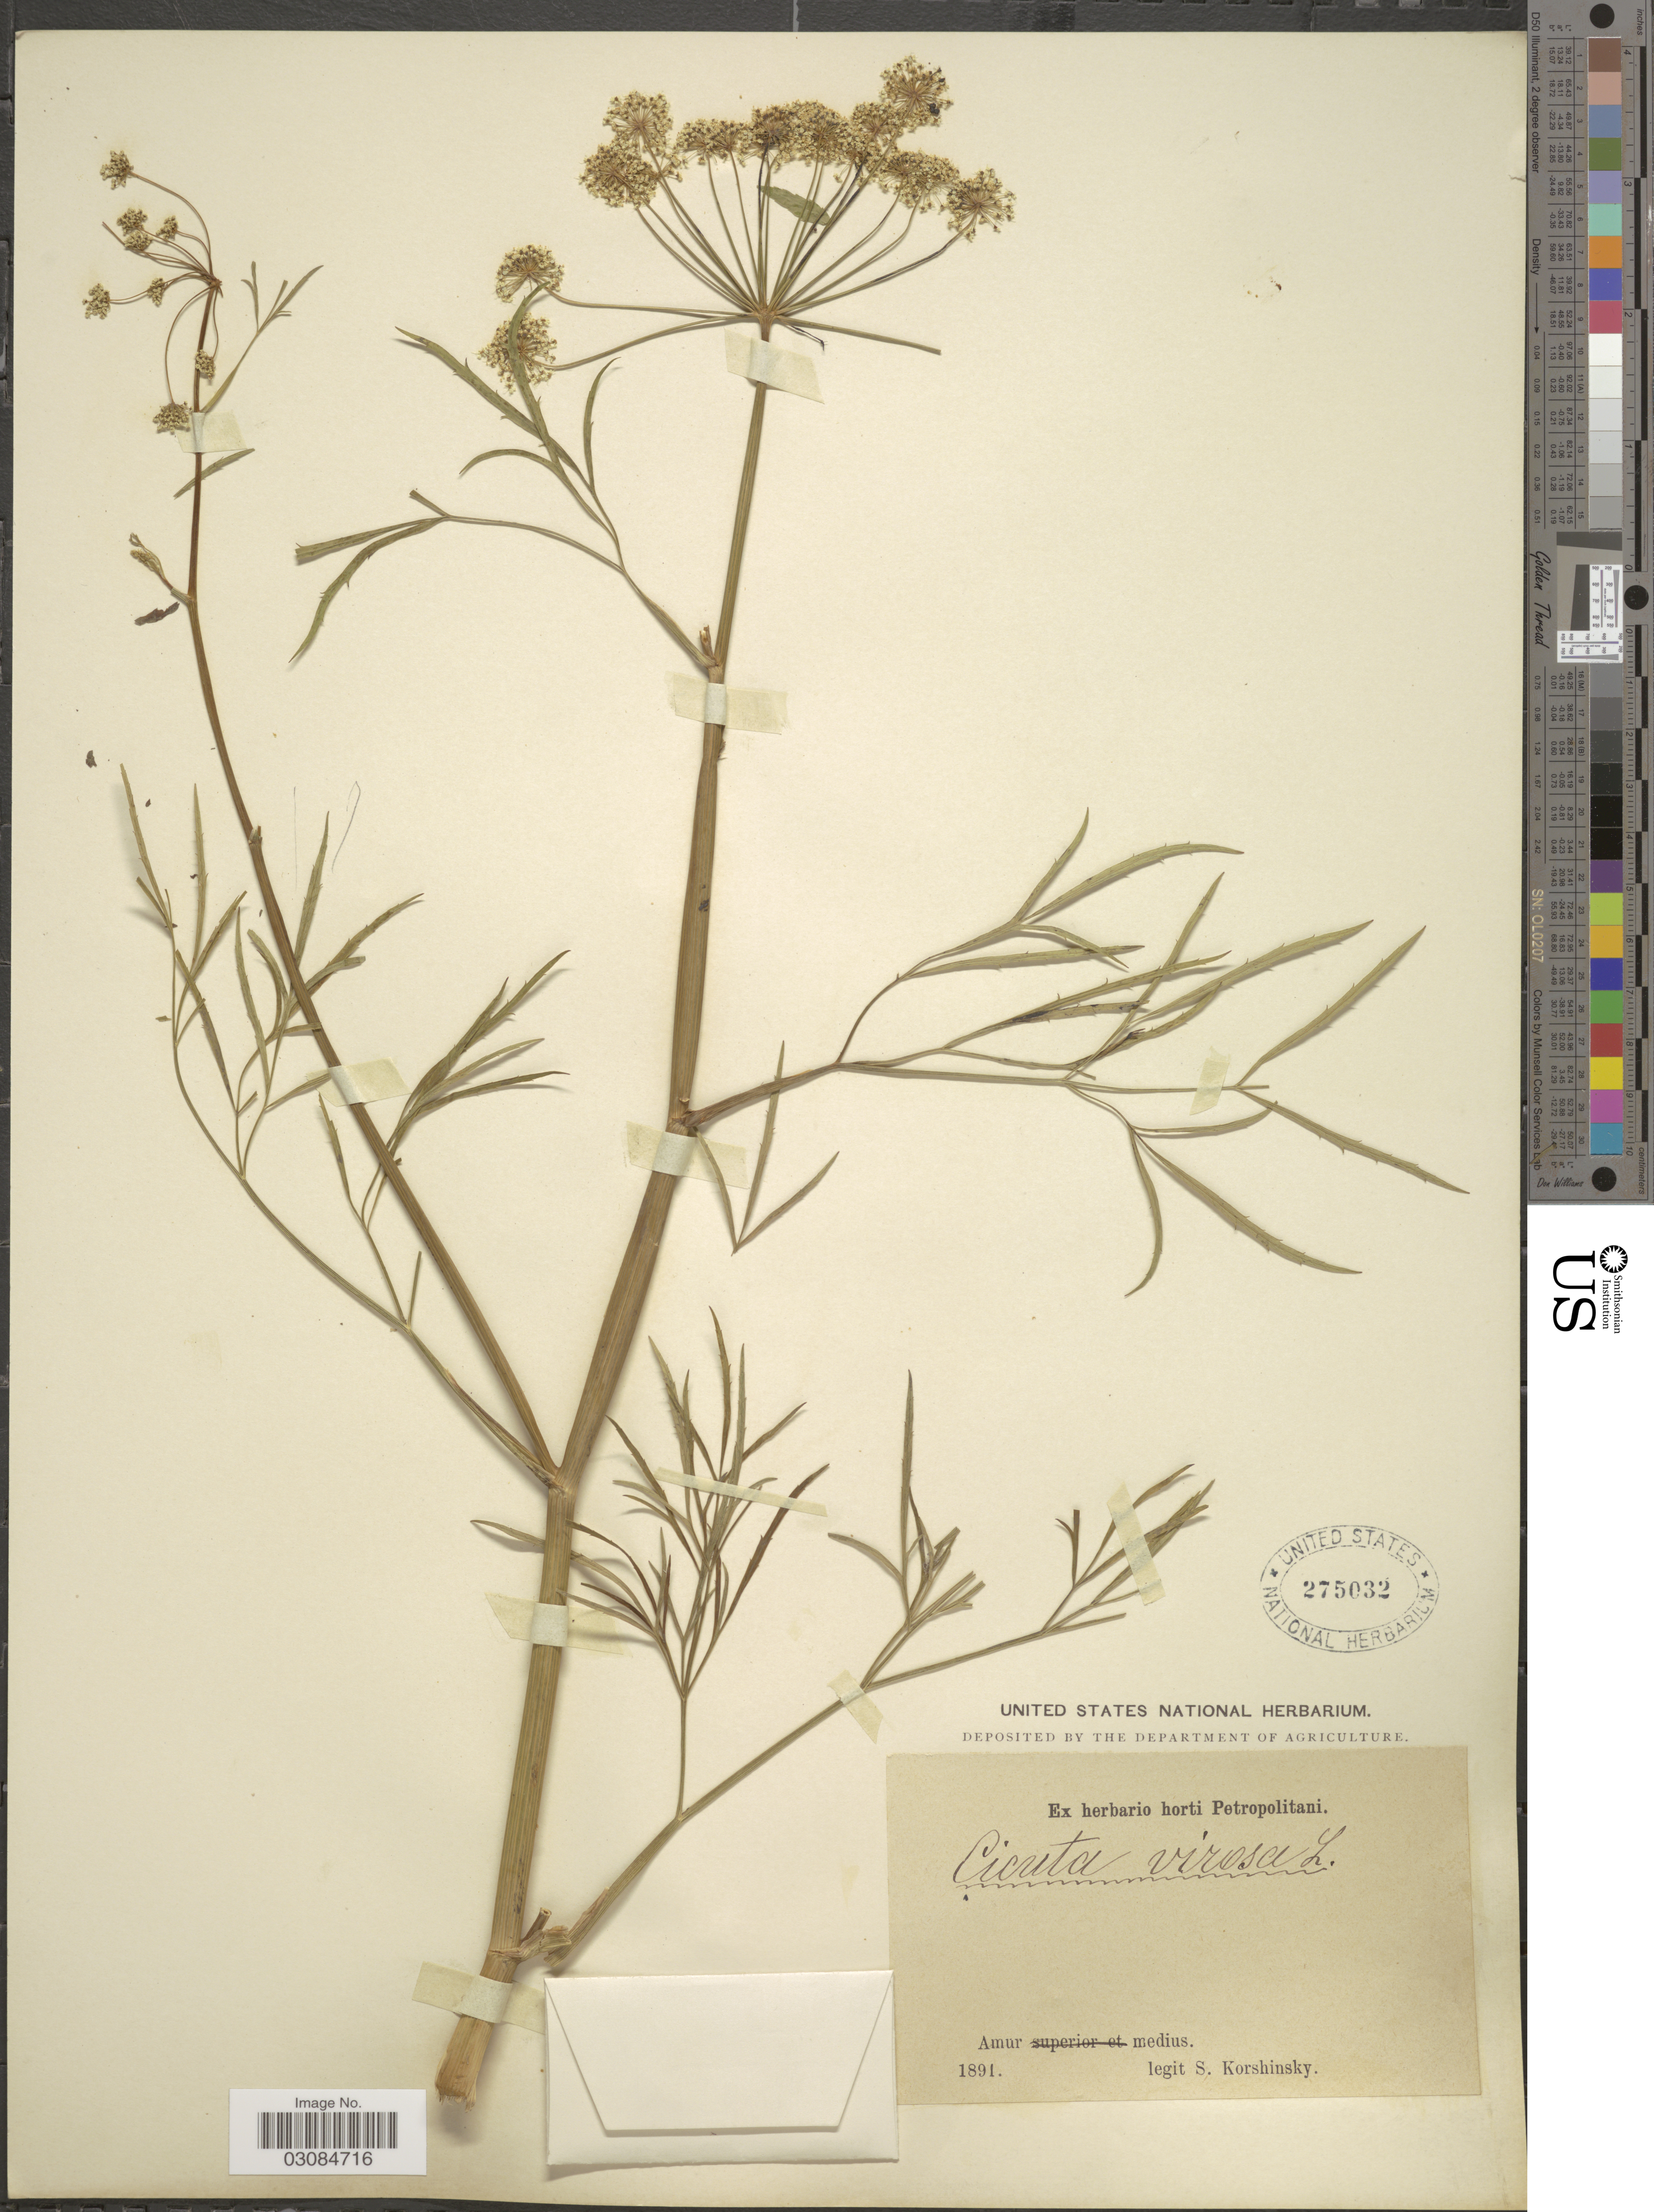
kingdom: Plantae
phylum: Tracheophyta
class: Magnoliopsida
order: Apiales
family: Apiaceae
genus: Cicuta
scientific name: Cicuta virosa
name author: L.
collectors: S. I. Korshinsky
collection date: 1891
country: Russian Federation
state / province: Amur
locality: Amur medius.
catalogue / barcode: US 275032